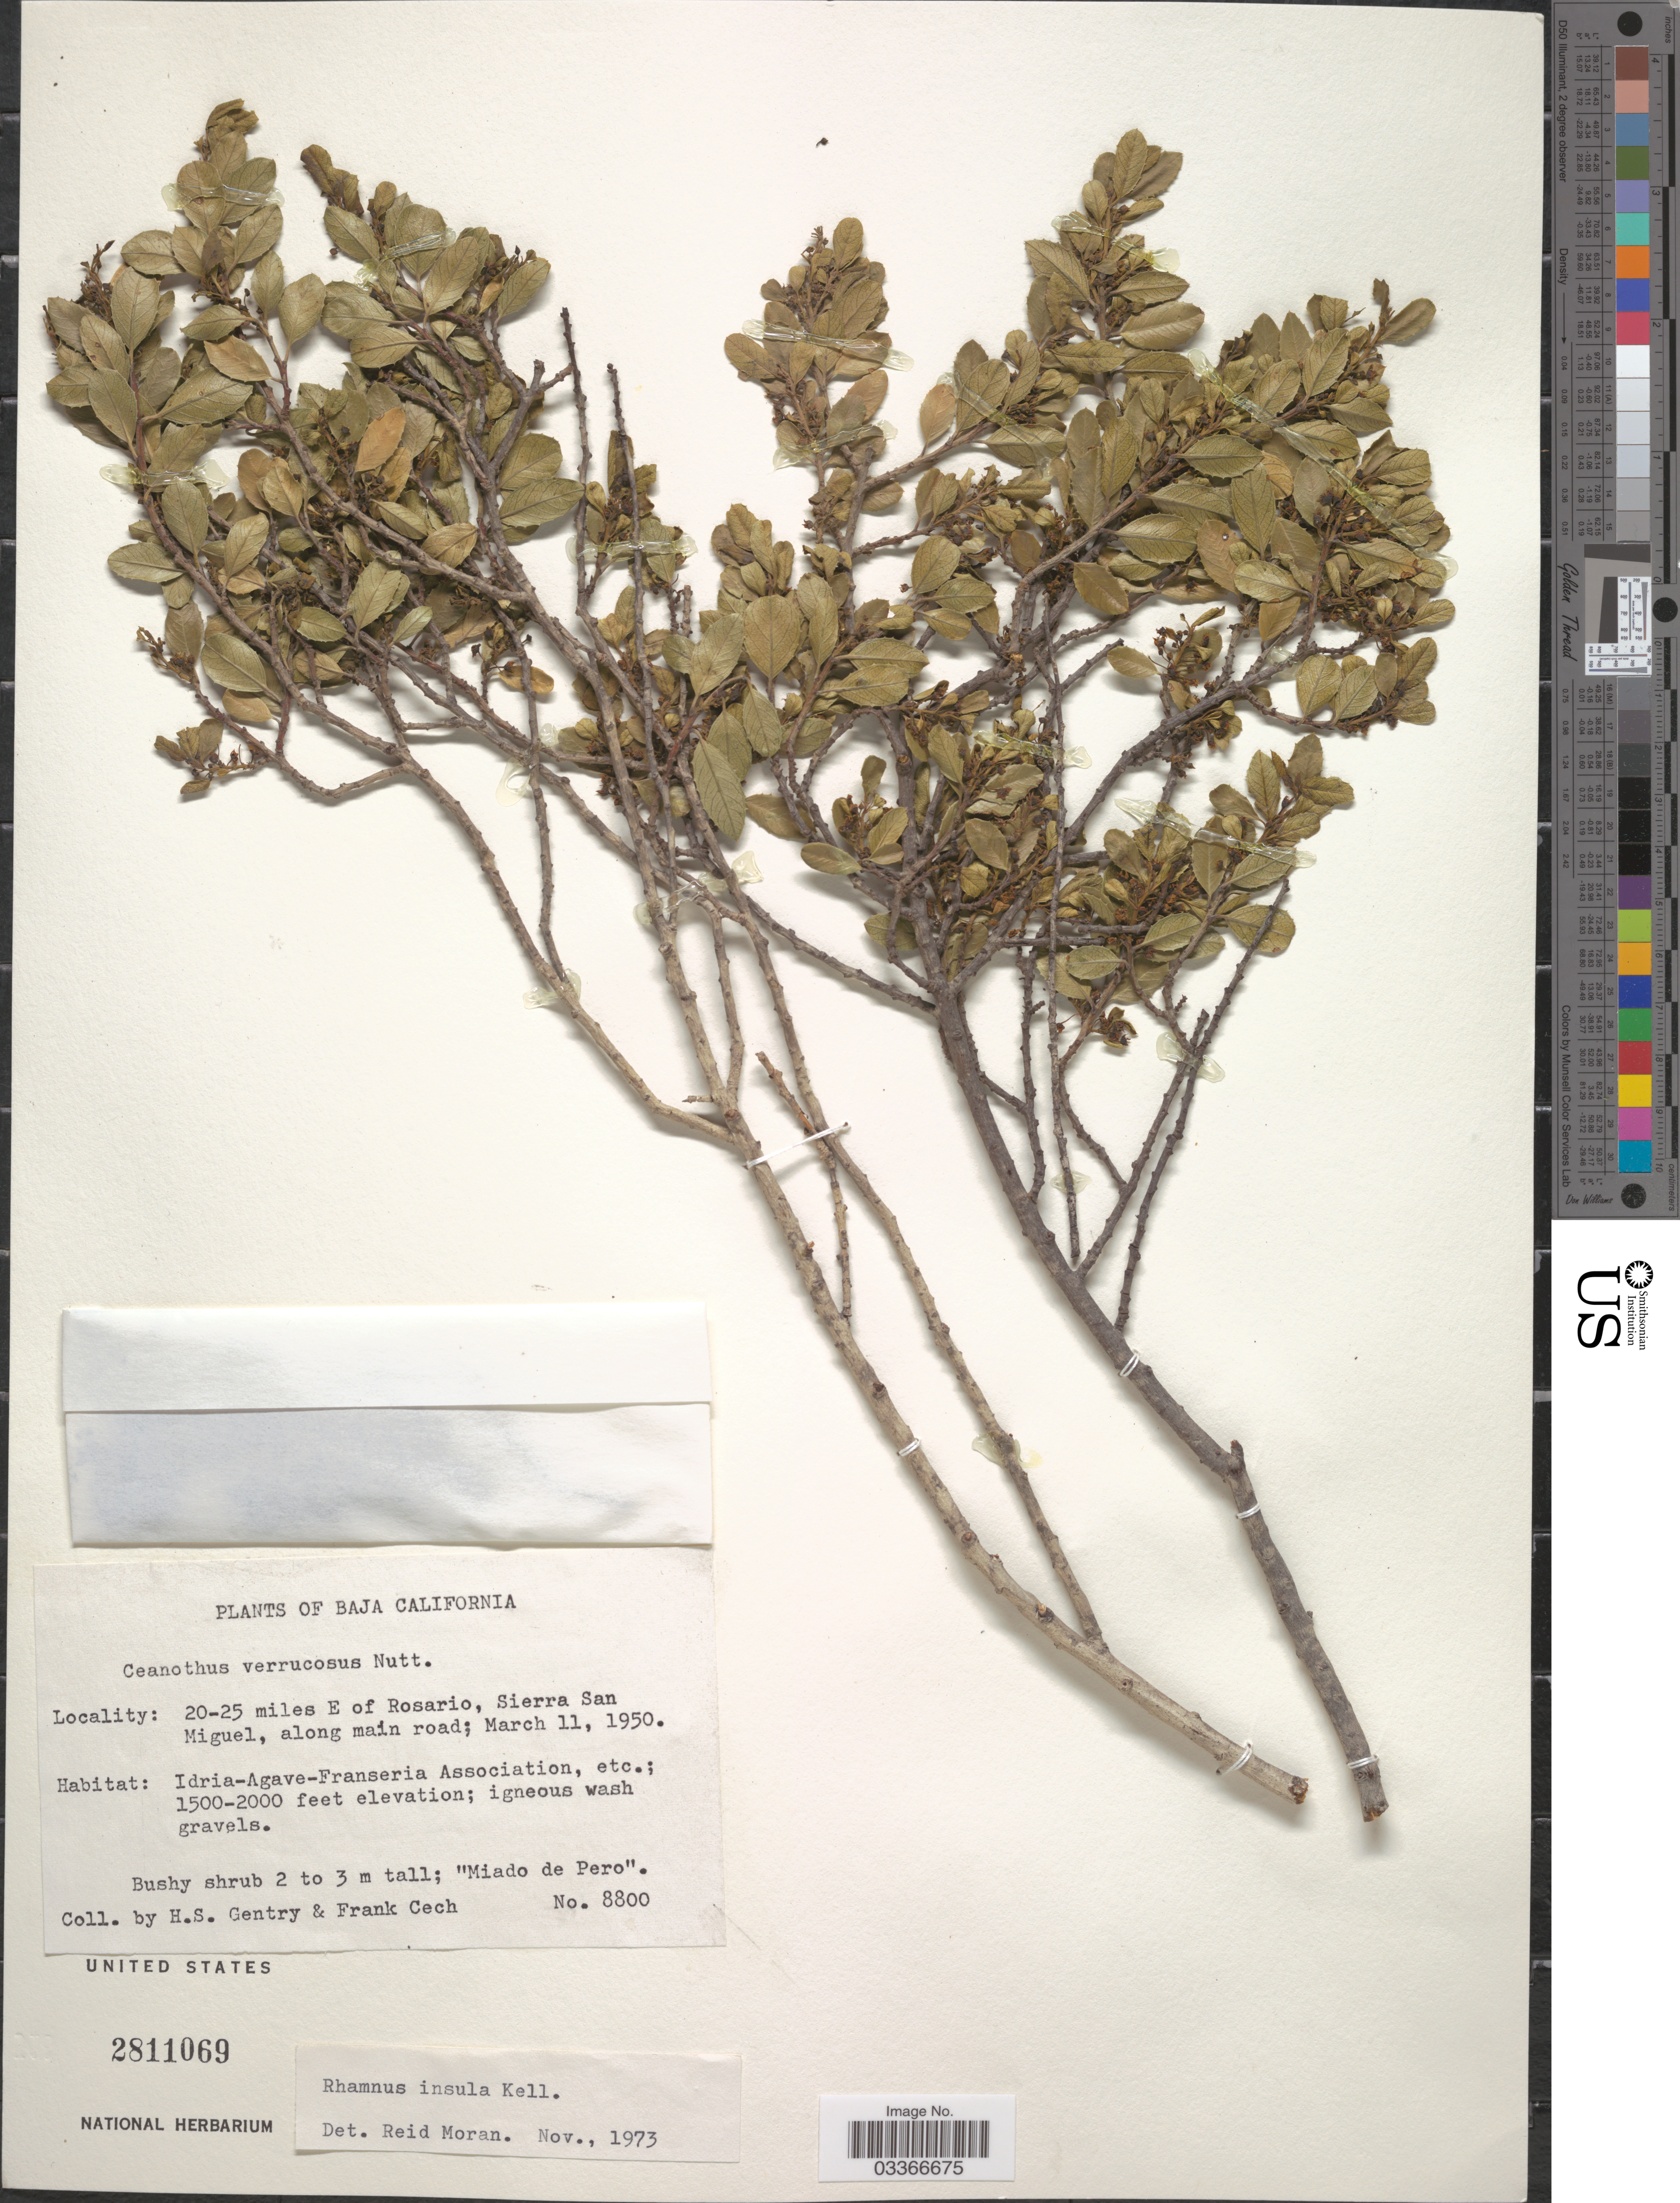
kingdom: Plantae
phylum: Tracheophyta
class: Magnoliopsida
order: Rosales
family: Rhamnaceae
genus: Rhamnus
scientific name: Rhamnus insula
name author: Kellogg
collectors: H. S. Gentry & F. Cech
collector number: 8800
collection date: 1950-03-11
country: Mexico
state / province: Baja California Norte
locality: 20-25 miles E of Rosario, Sierra San Miguel, along main road.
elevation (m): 457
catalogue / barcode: US 2811069